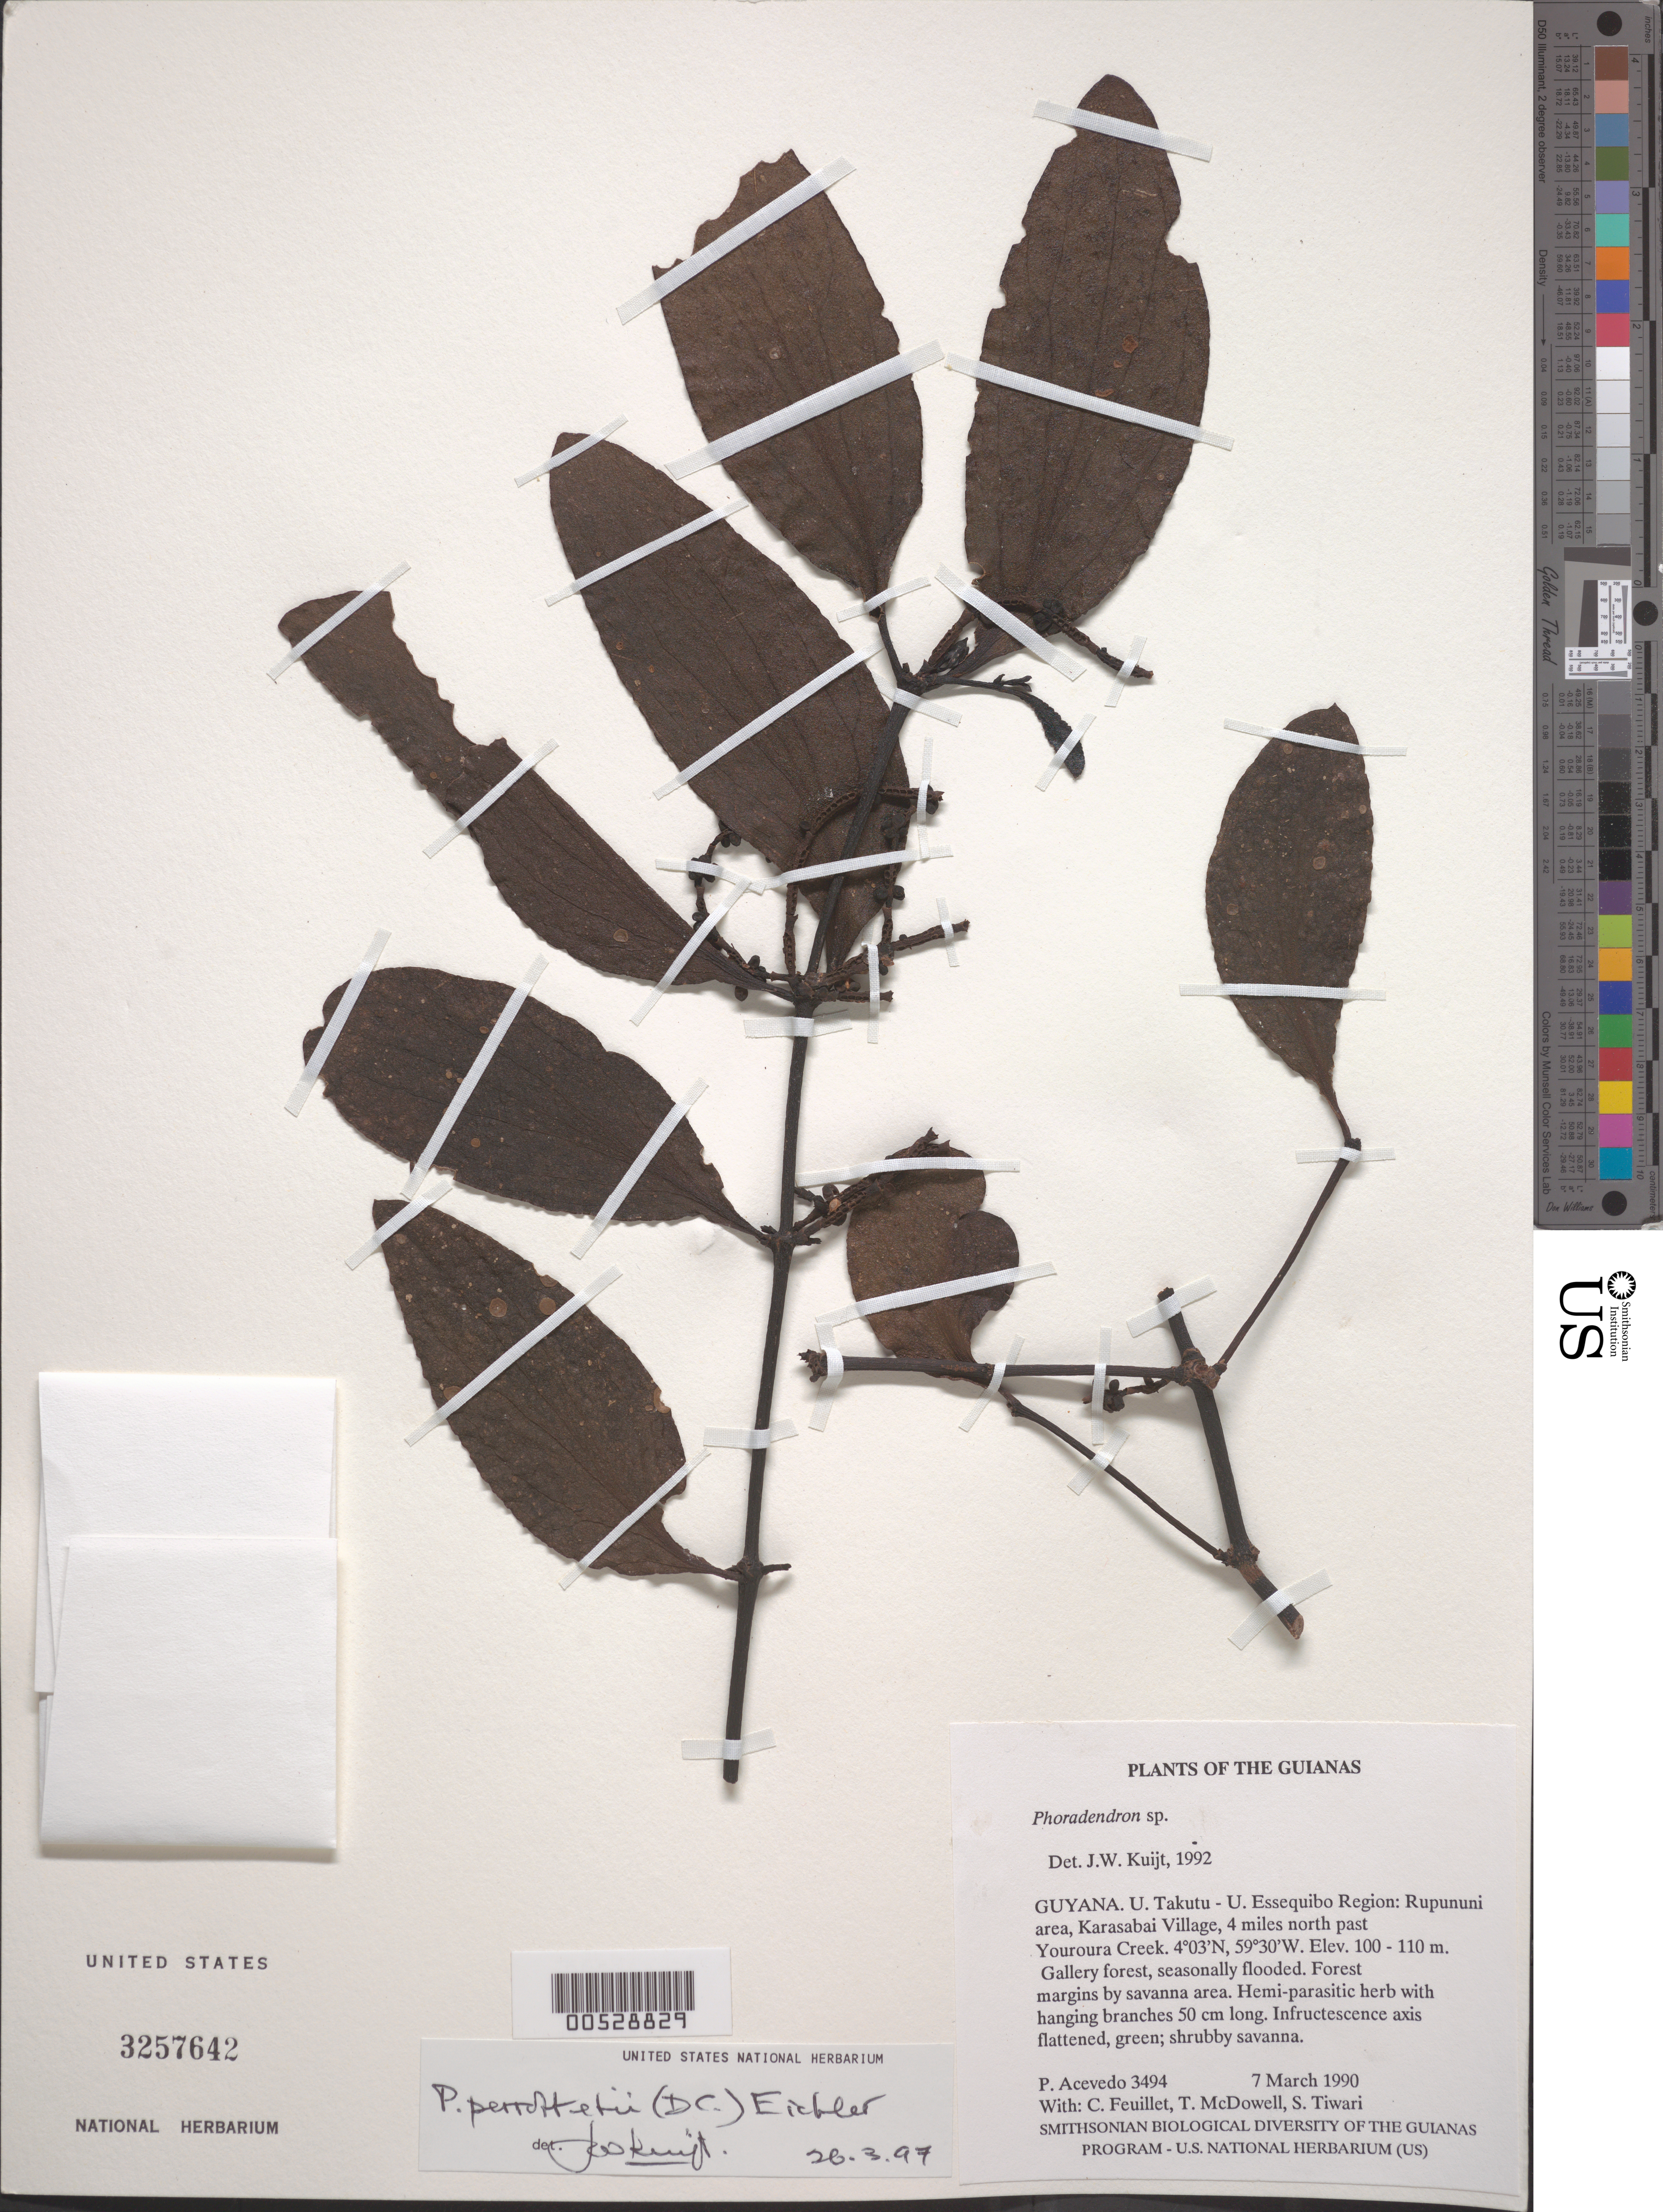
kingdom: Plantae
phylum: Tracheophyta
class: Magnoliopsida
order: Santalales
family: Viscaceae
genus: Phoradendron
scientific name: Phoradendron perrottetii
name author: (DC.) Eichler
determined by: Kuijt, Job, (CANADA)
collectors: P. Acevedo-Rodr., C. Feuillet, T. McDowell & S. Tiwari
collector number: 3494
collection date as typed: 07 Mar 1990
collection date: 1990-03-07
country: Guyana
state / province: U. Takutu-U. Essequibo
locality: Rupununi area, Karasabai Village, 4 miles north past Youroura Creek.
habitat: Gallery forest, seasonally flooded. Forest margins by savanna area.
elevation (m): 100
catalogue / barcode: US 3257642